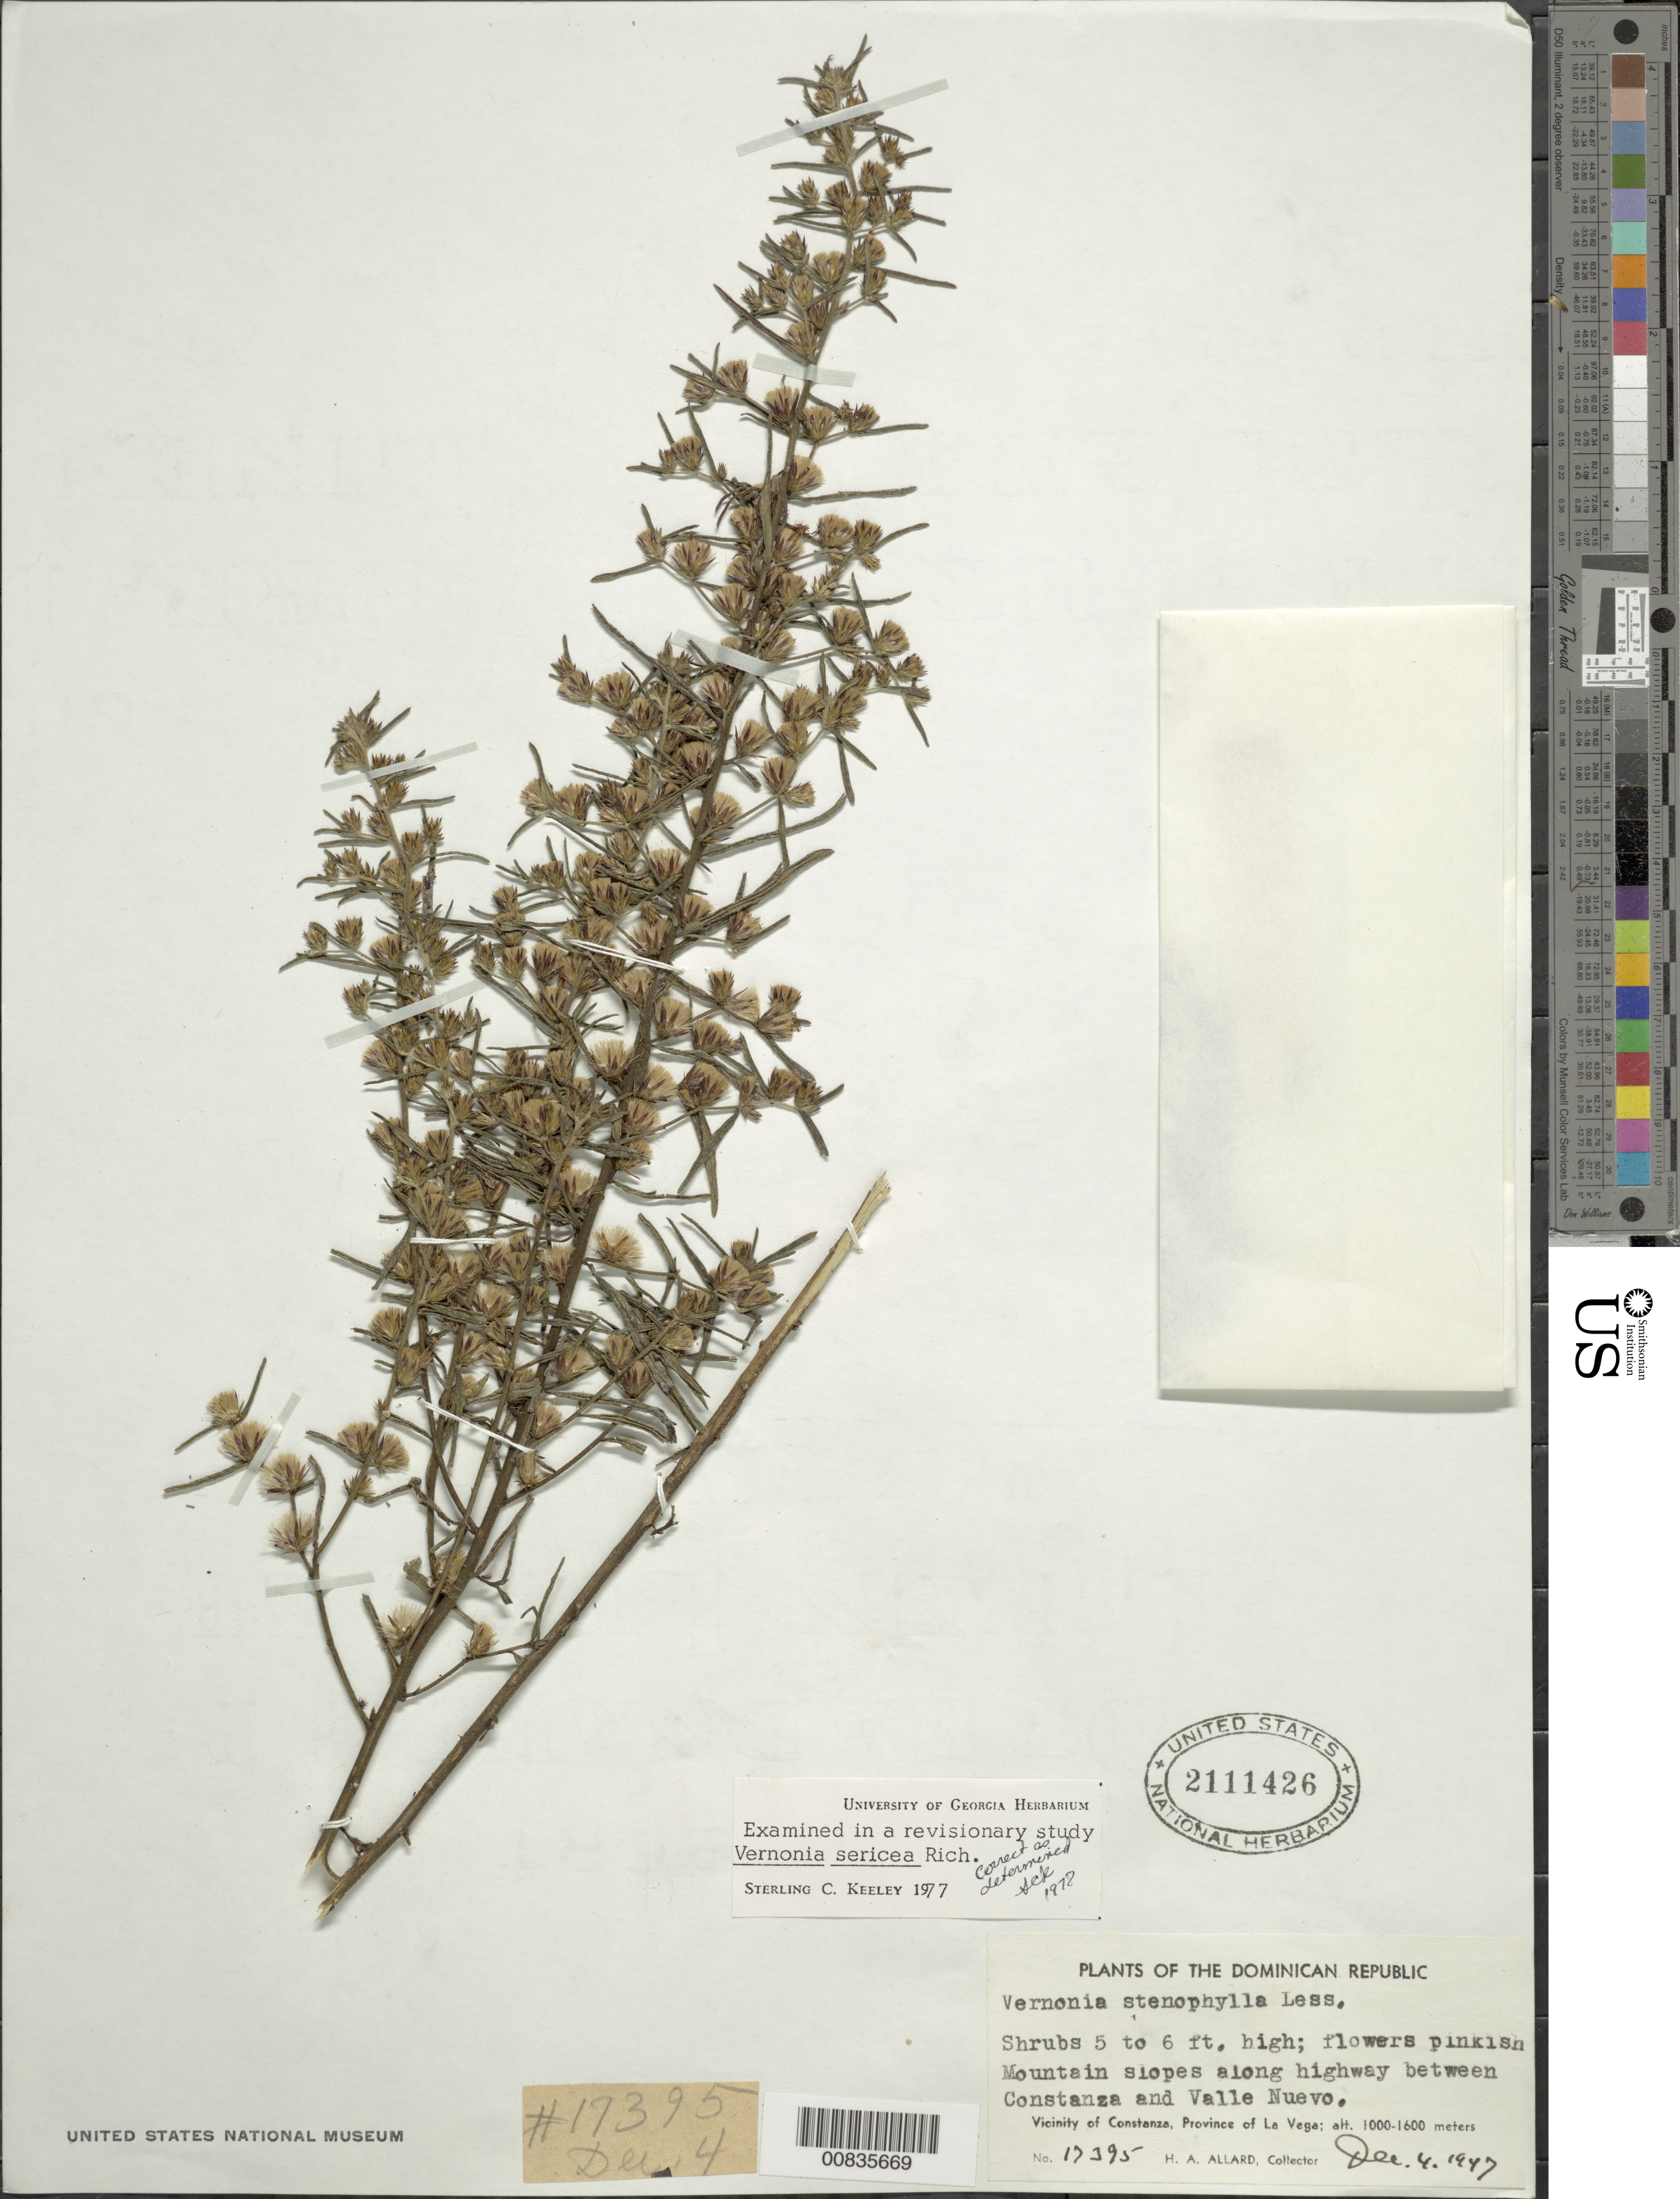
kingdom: Plantae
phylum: Tracheophyta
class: Magnoliopsida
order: Asterales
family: Asteraceae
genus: Lepidaploa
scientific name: Lepidaploa sericea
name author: (Rich.) H. Rob.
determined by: Keeley, S. C.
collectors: H. A. Allard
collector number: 17395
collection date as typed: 04 Dec 1947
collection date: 1947-12-04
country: Dominican Republic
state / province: La Vega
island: Hispaniola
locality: Vicinity of Constanza, along highway between Constanza to Valle Nuevo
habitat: Mountain slopes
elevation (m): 1000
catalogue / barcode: US 2111426